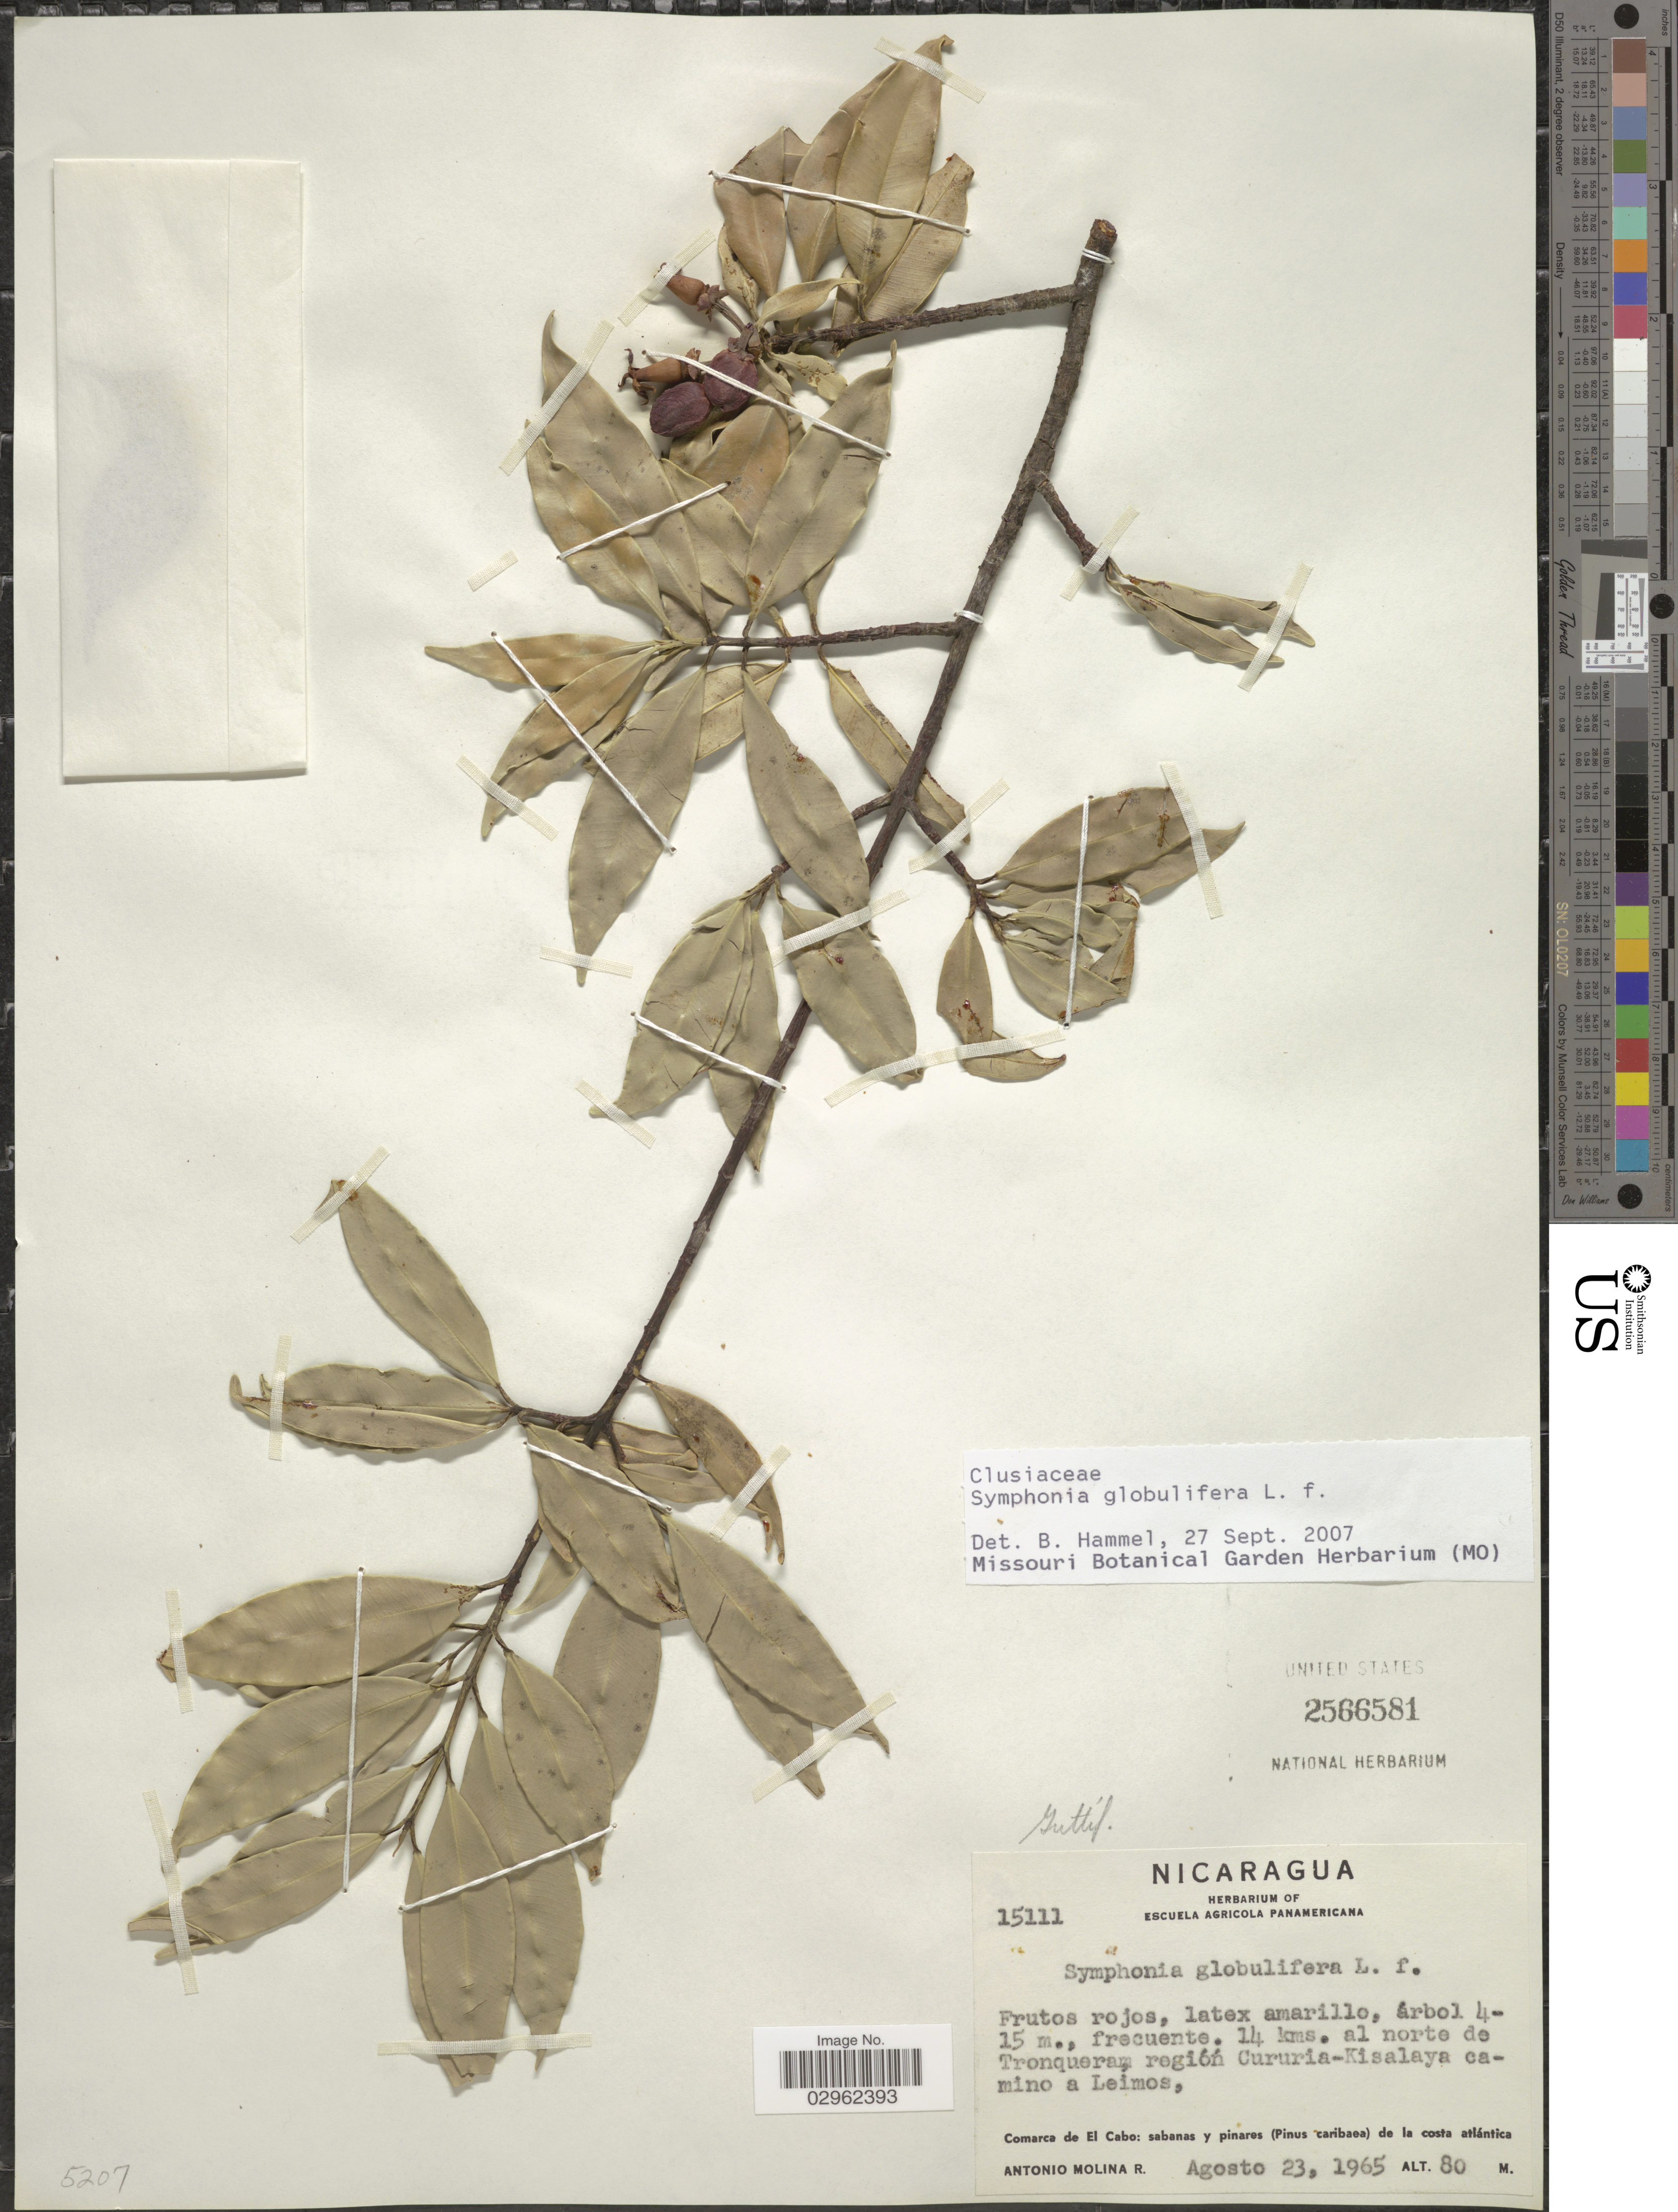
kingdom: Plantae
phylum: Tracheophyta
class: Magnoliopsida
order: Malpighiales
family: Clusiaceae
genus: Symphonia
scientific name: Symphonia globulifera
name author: L. f.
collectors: A. Molina R.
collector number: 15111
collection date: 1965-08-23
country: Nicaragua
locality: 14 kms. al norte de Tronqueram región Cururia-Kisalaya camino a Leimos, Comarca de El Cabo: sabanas y pinares (Pinus caribaea) de la costa atlántica.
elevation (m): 80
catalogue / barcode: US 2566581